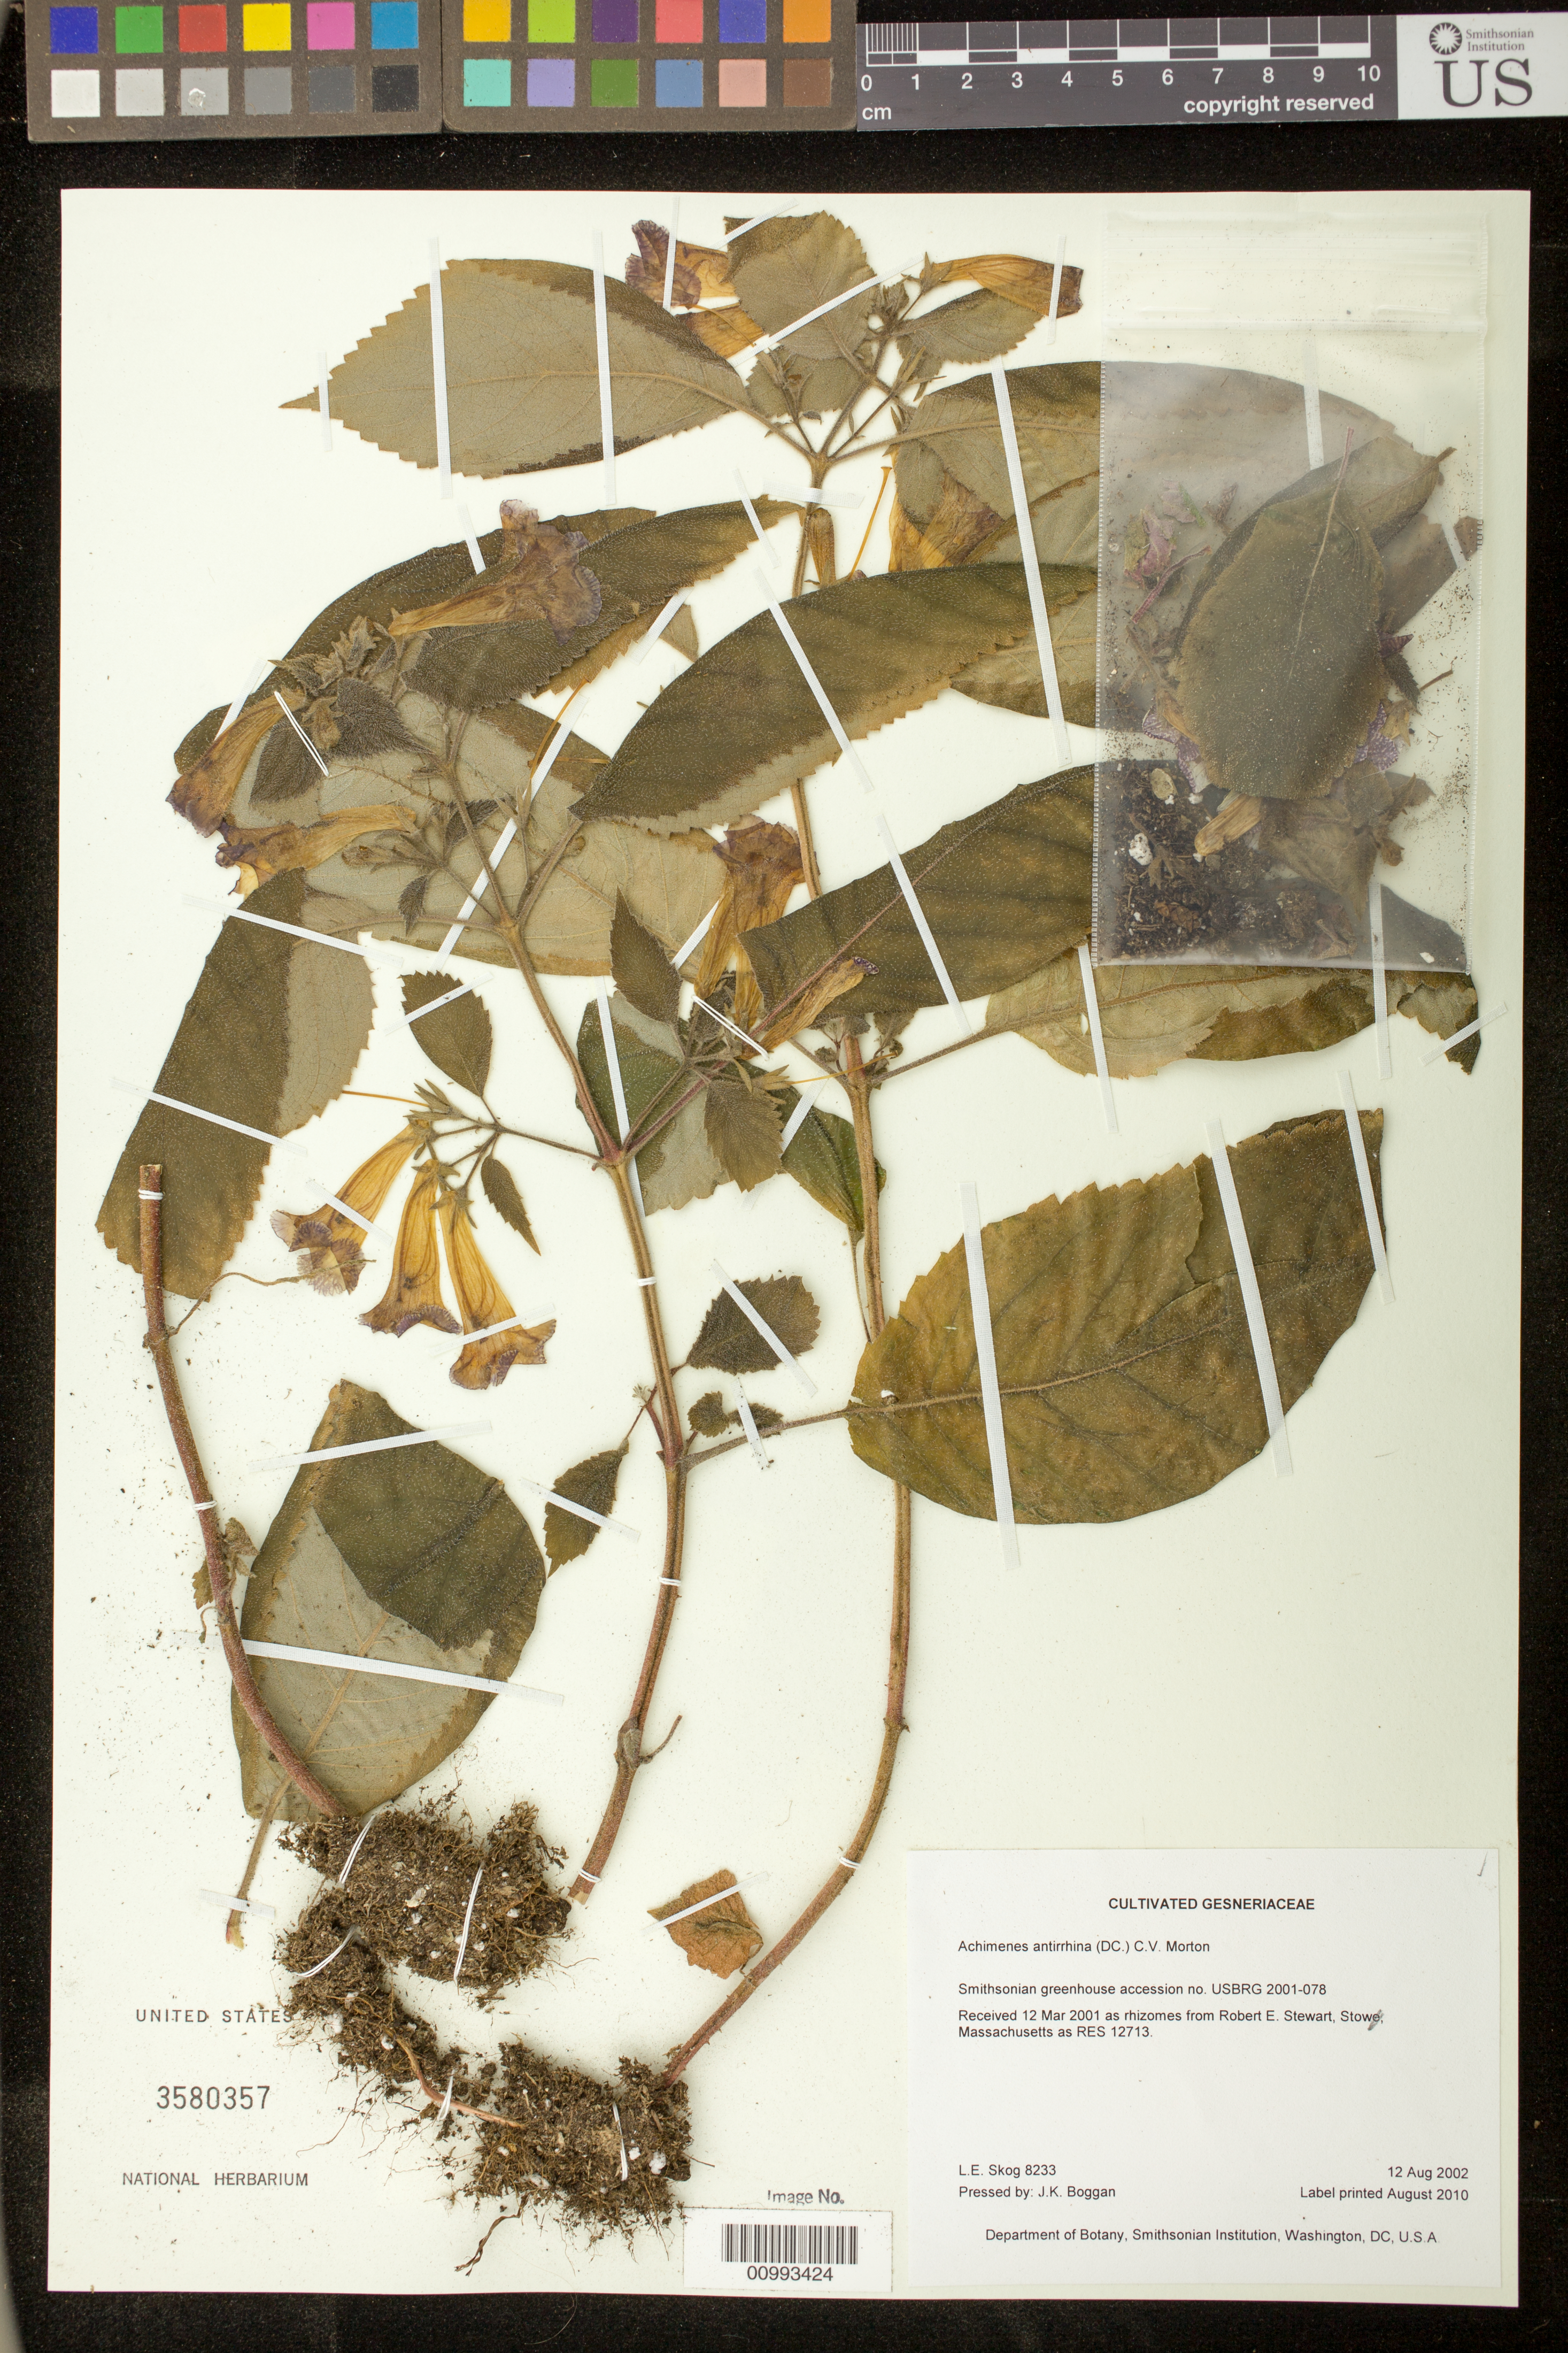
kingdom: Plantae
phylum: Tracheophyta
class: Magnoliopsida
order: Lamiales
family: Gesneriaceae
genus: Achimenes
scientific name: Achimenes antirrhina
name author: (DC.) C.V. Morton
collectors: L. E. Skog & J. K. Boggan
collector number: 8233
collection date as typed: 12 Aug 2002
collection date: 2002-08-12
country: United States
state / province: District of Columbia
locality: Department of Botany, Smithsonian Institution, Washington, DC, U.S.A.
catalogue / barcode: US 3580357